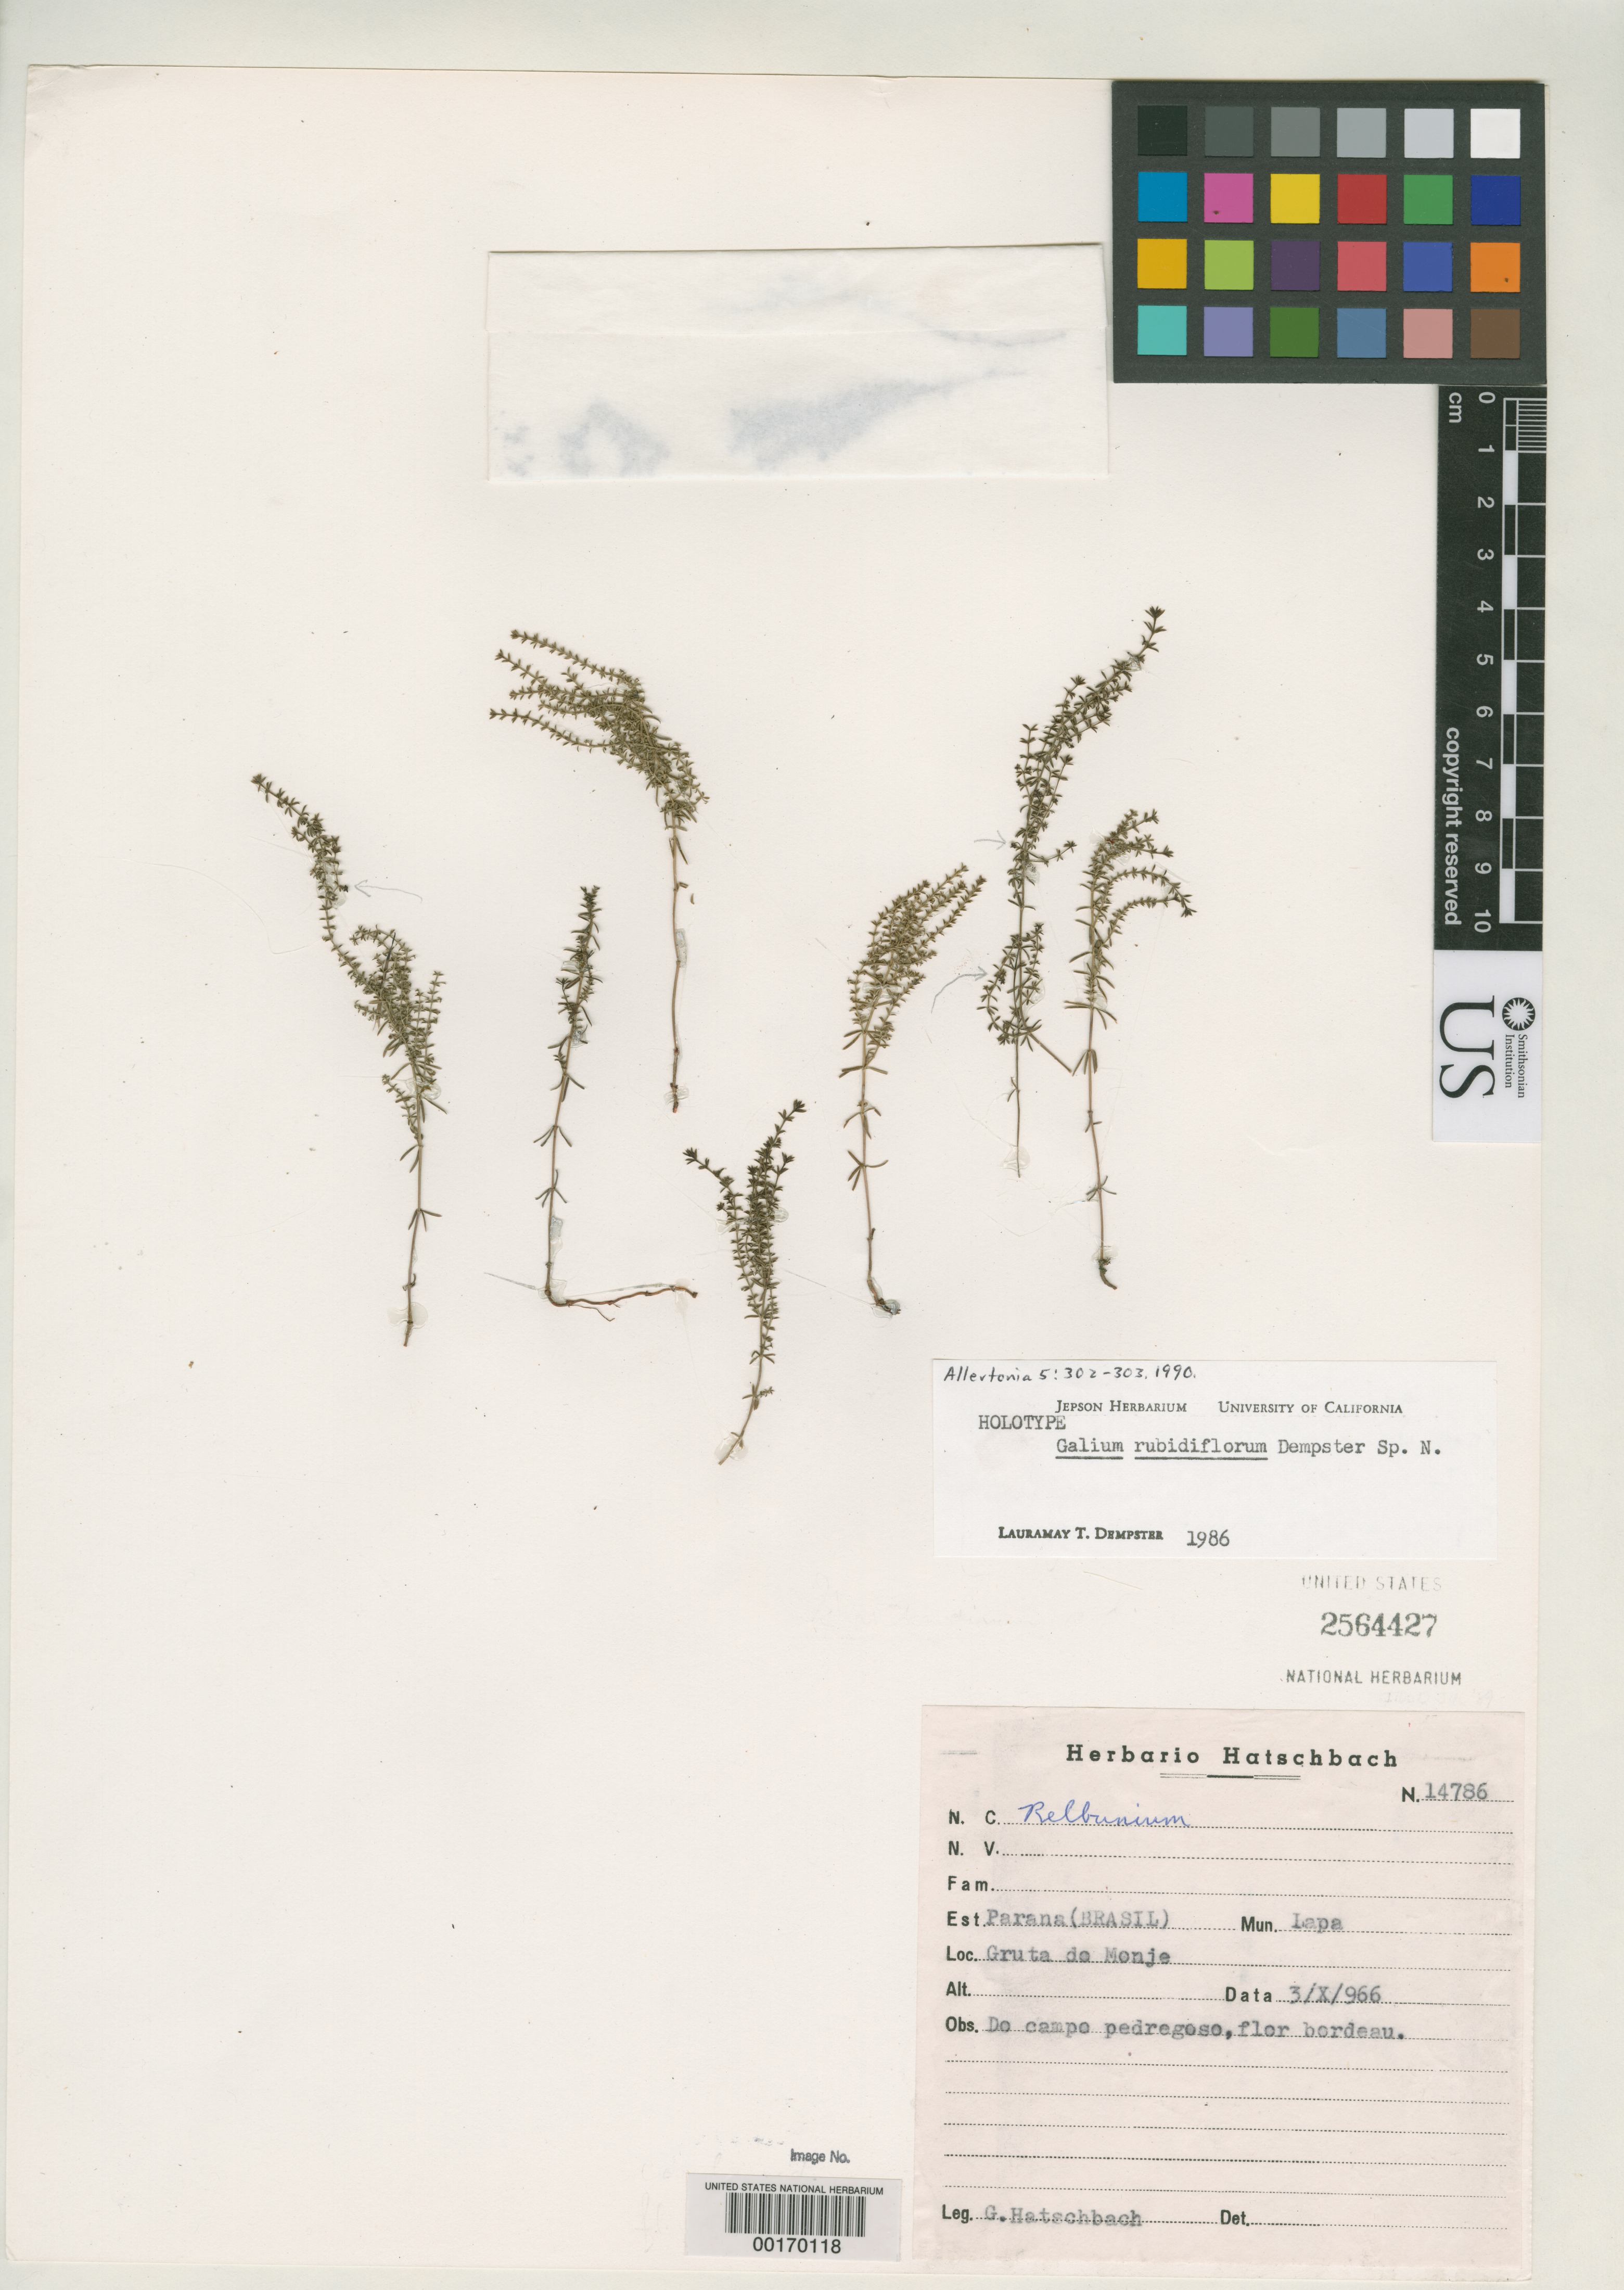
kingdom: Plantae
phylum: Tracheophyta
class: Magnoliopsida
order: Gentianales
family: Rubiaceae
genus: Galium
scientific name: Galium rubidiflorum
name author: Dempster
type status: Holotype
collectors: G. Hatschbach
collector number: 14786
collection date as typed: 03 Oct 1966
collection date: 1966-10-03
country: Brazil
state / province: Paraná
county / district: Lapa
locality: Gruta de Monje.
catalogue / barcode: US 2564427